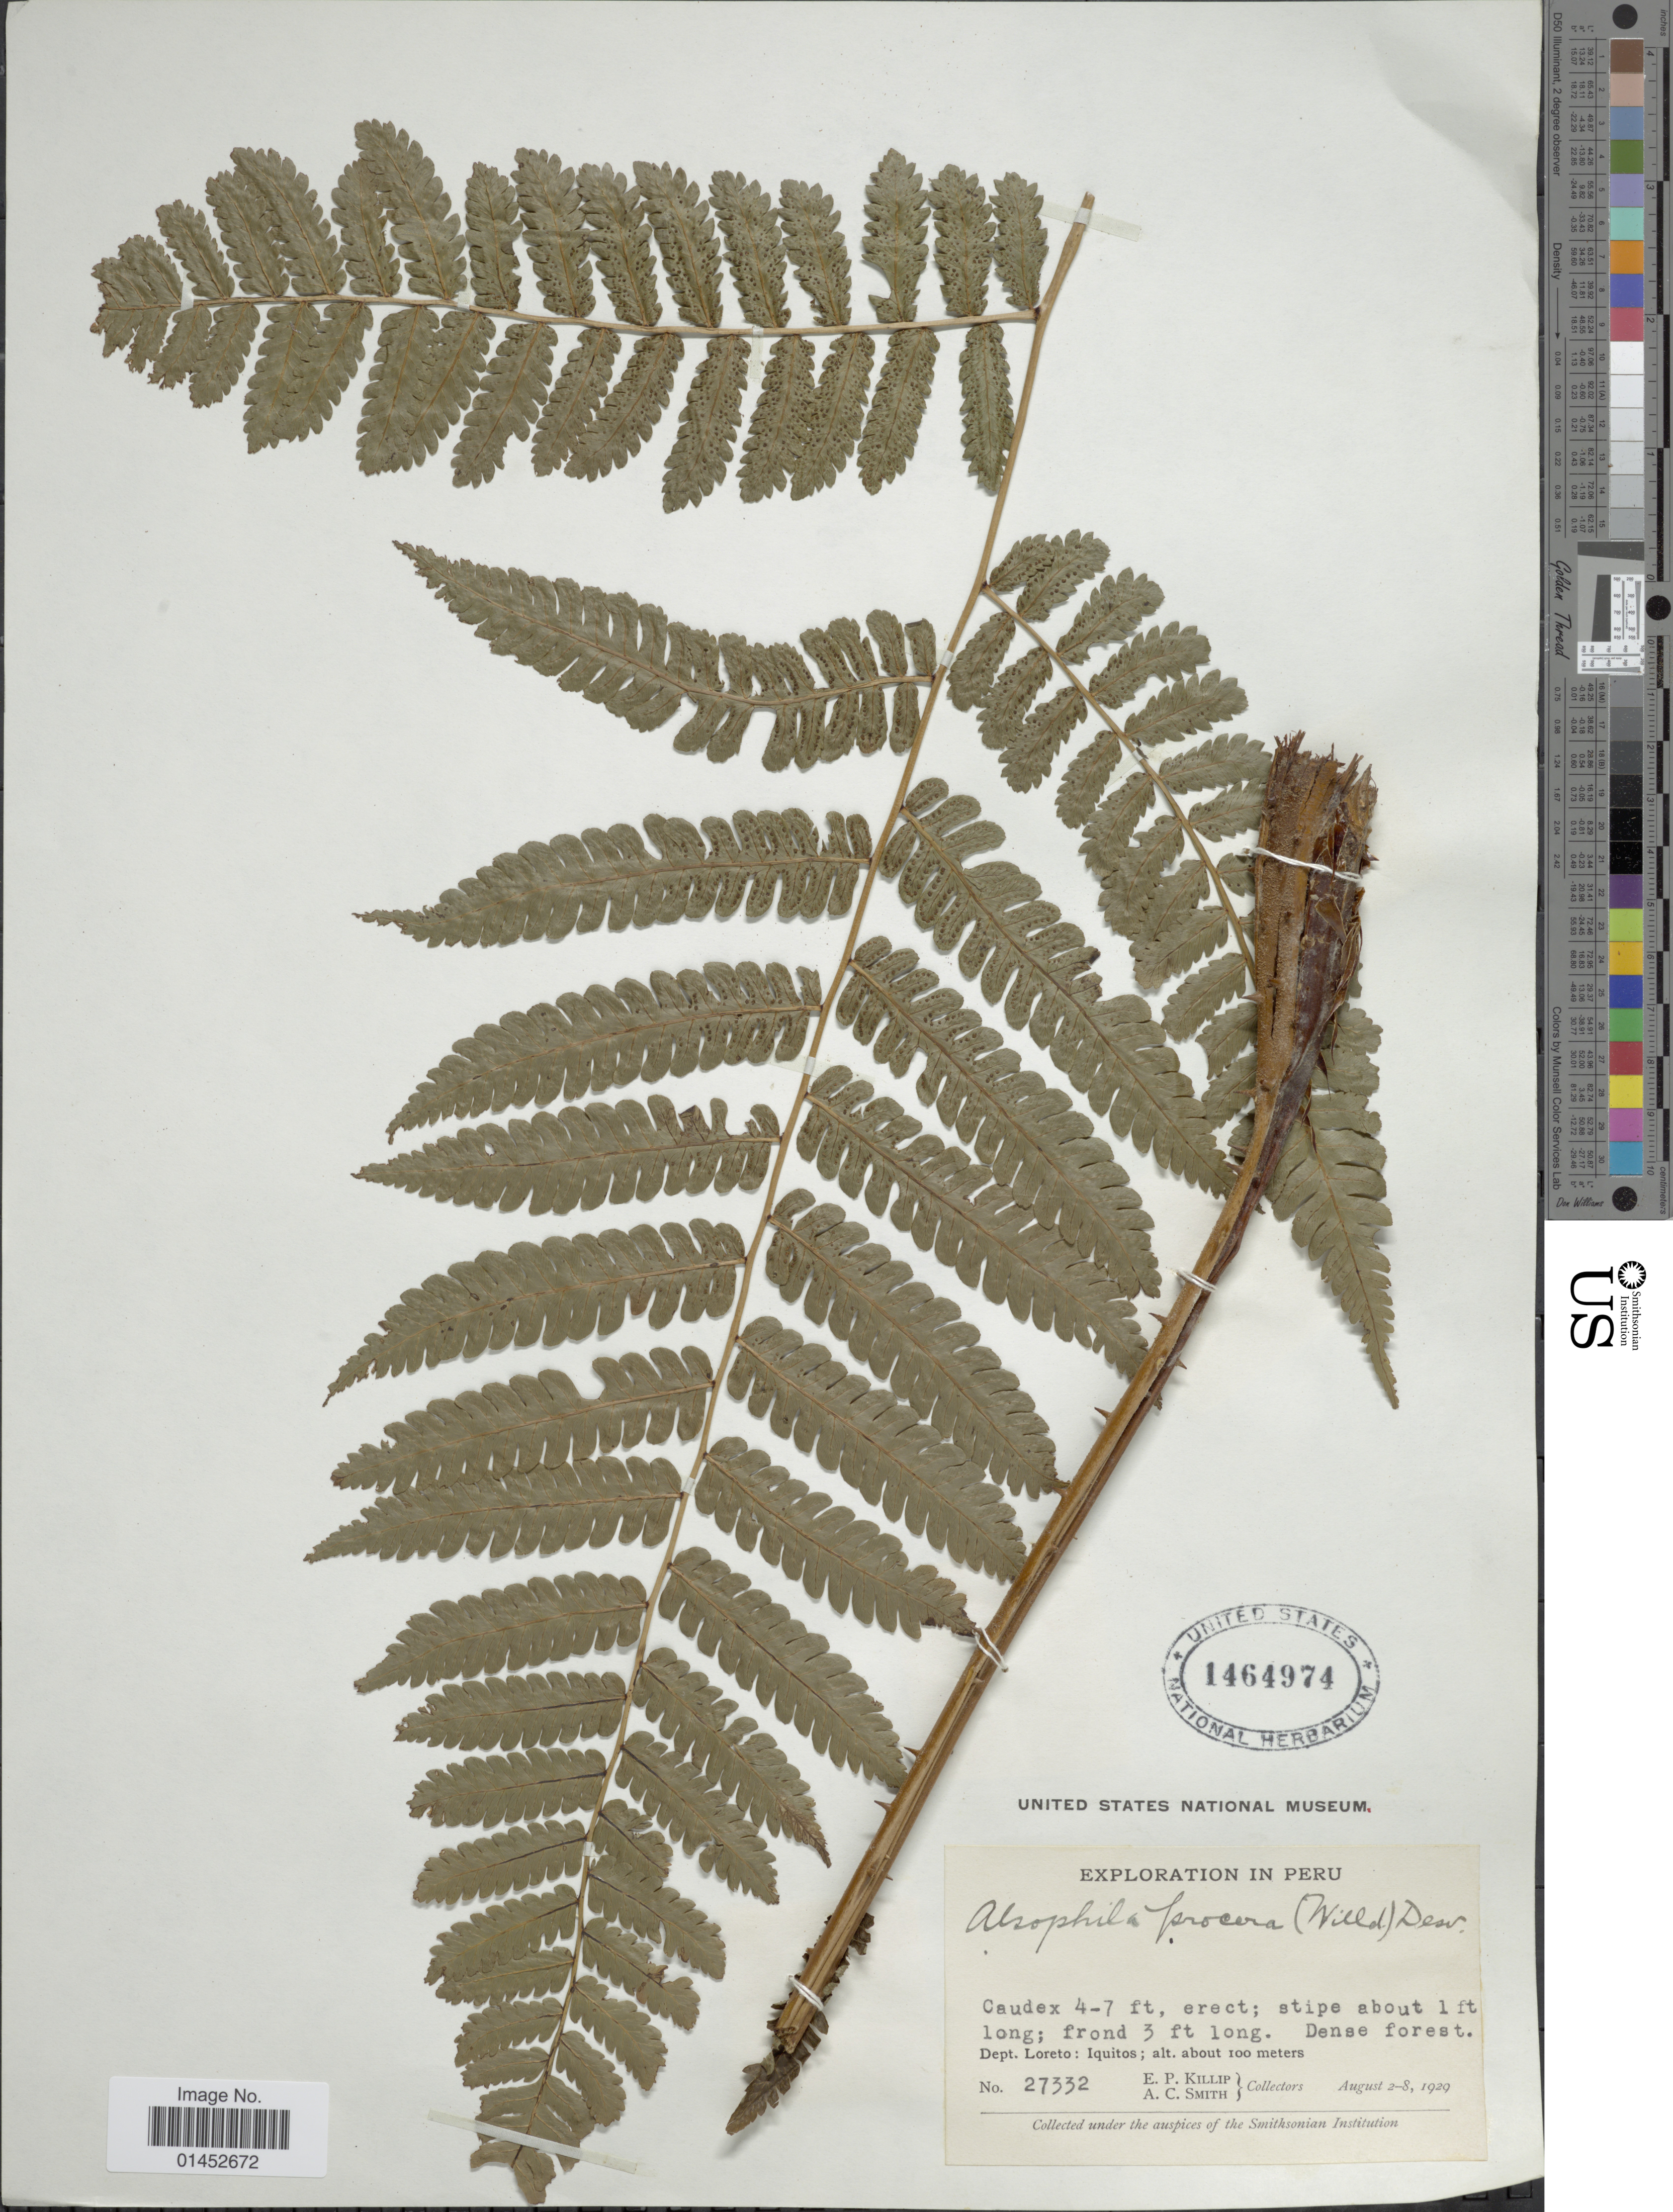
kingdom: Plantae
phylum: Tracheophyta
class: Polypodiopsida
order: Cyatheales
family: Cyatheaceae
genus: Cyathea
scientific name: Cyathea pungens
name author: (Willd.) Domin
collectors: E. P. Killip & A. C. Smith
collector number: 27332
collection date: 1929-08-02/1929-08-08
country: Peru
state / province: Loreto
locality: Dept. Loreto: iquitos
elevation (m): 100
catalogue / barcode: US 1464974